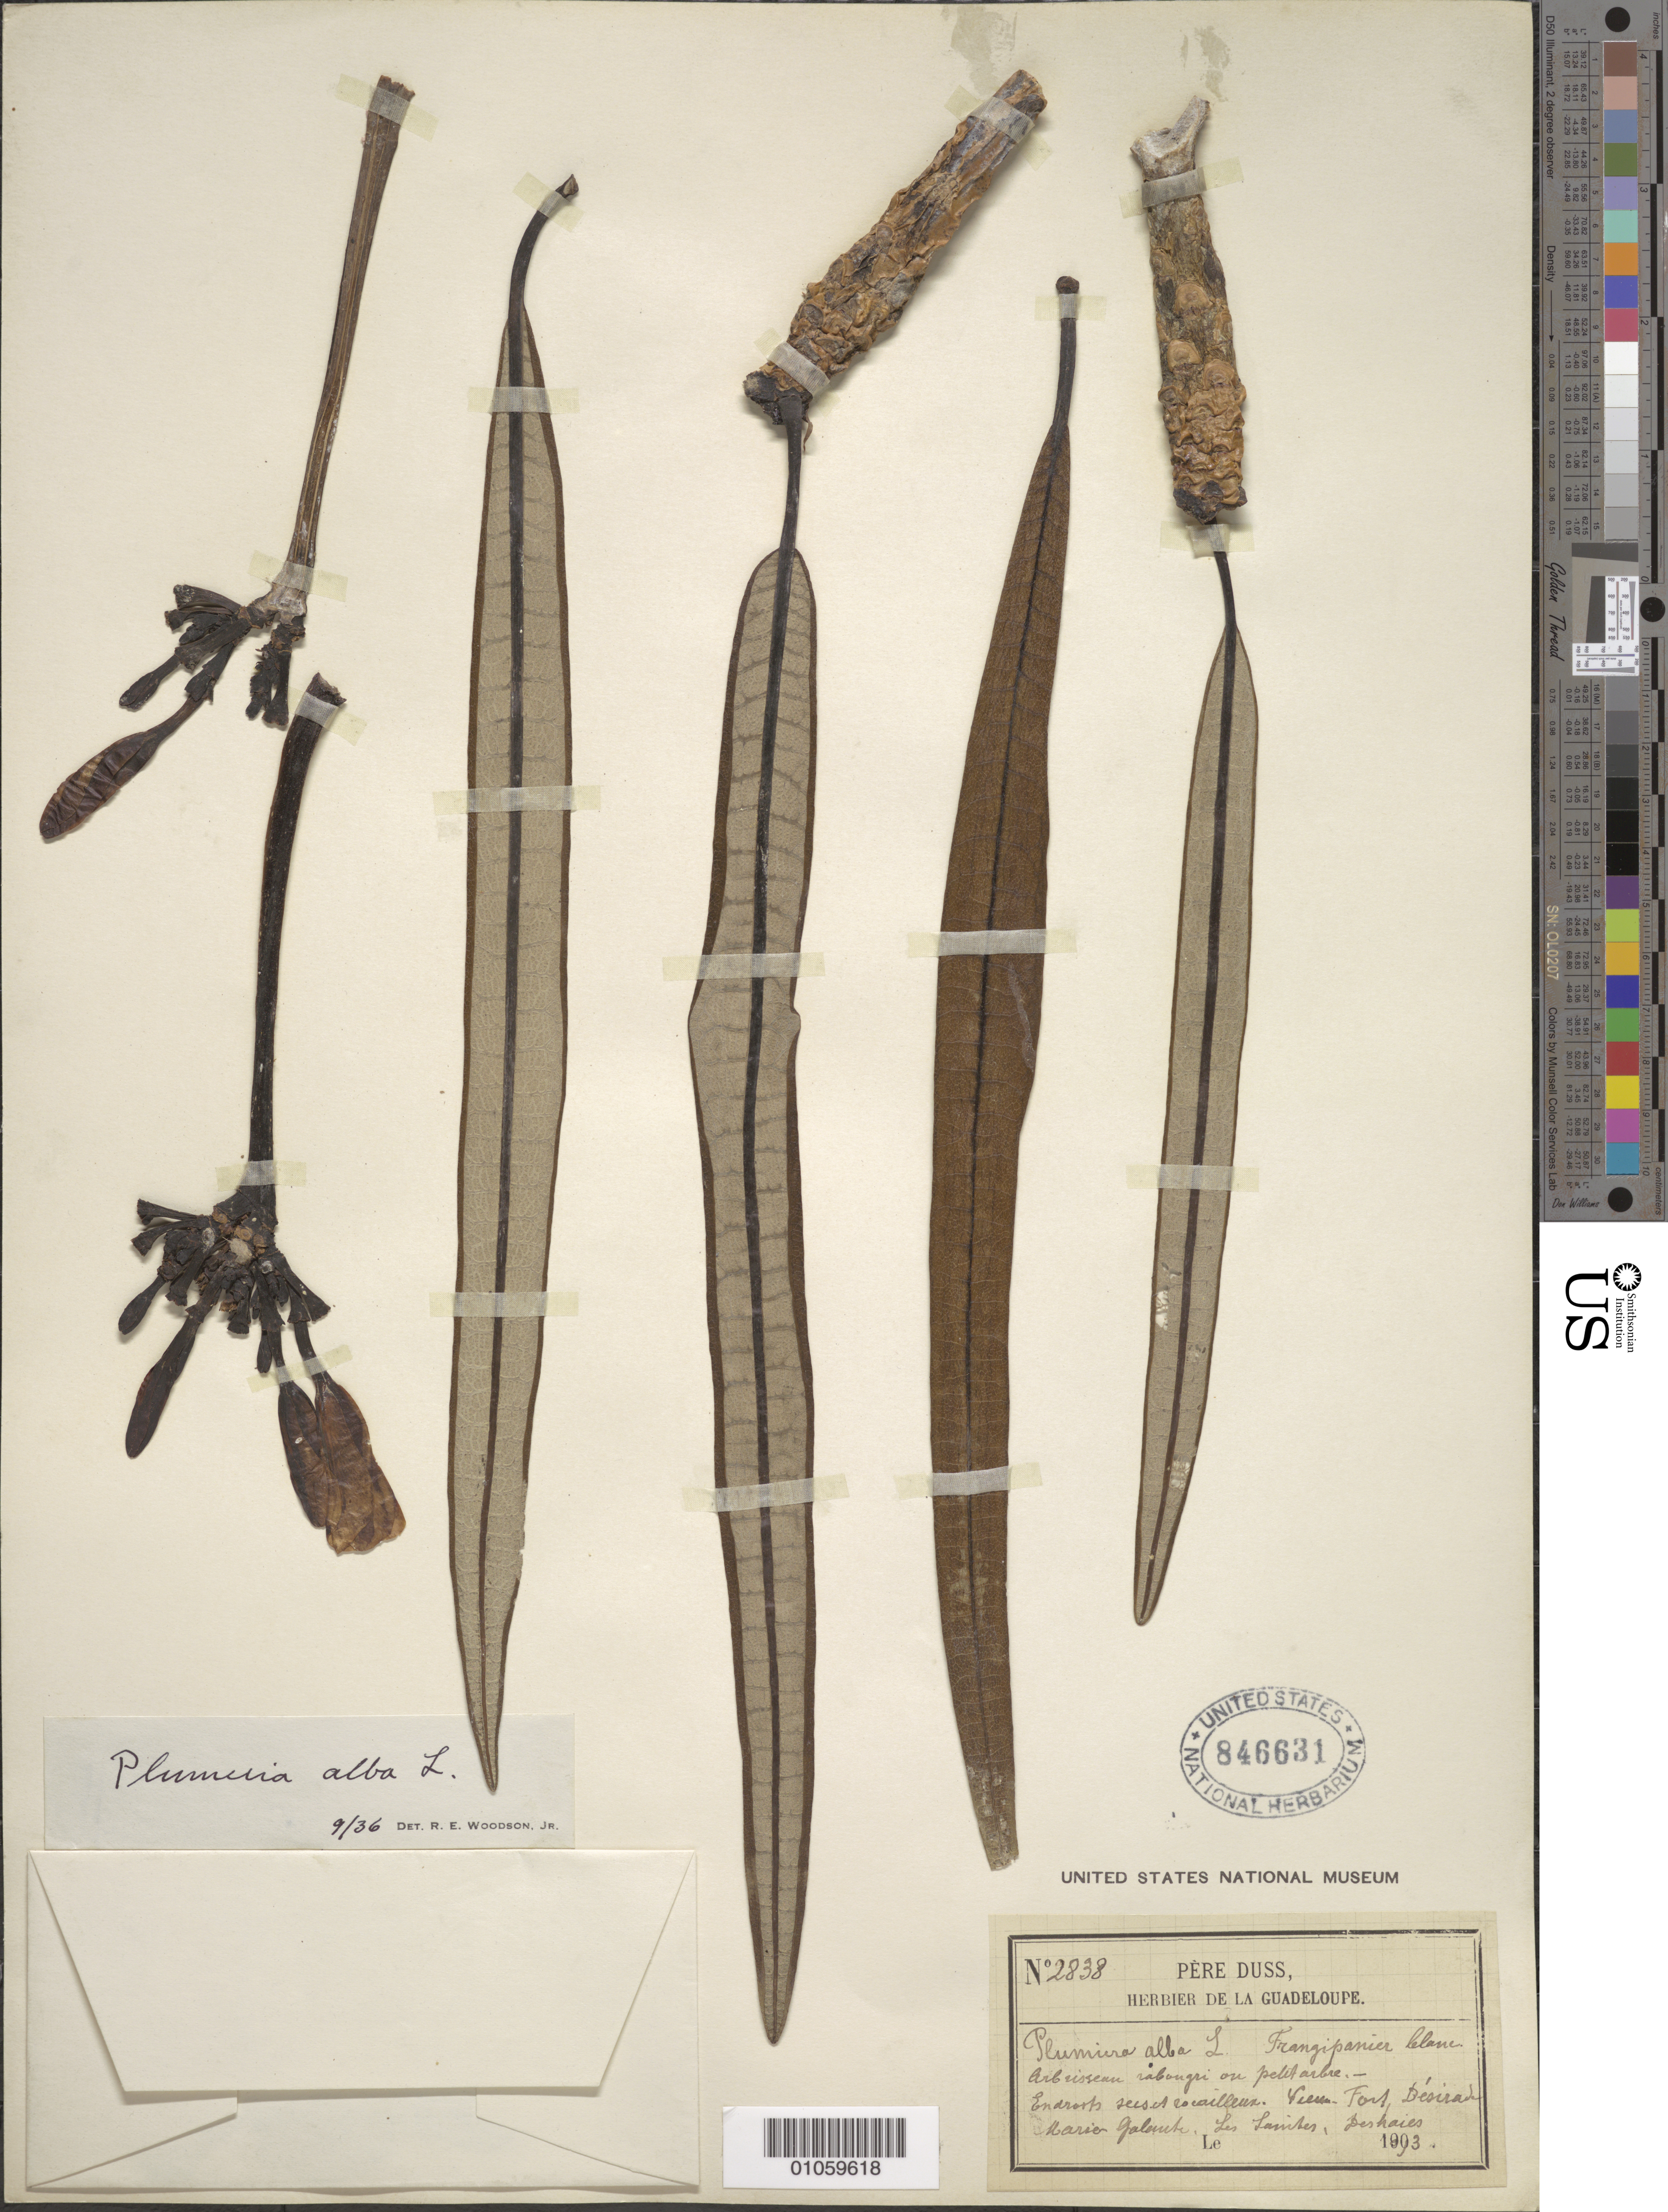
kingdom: Plantae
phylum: Tracheophyta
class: Magnoliopsida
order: Gentianales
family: Apocynaceae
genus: Plumeria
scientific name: Plumeria alba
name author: L.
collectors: Père Duss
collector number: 2838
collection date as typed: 1893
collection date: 1893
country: Guadeloupe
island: Basse Terre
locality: "Vieux-Fort, Désirade, Marie Galante, Les Saintes, Deshaies"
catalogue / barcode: US 846631